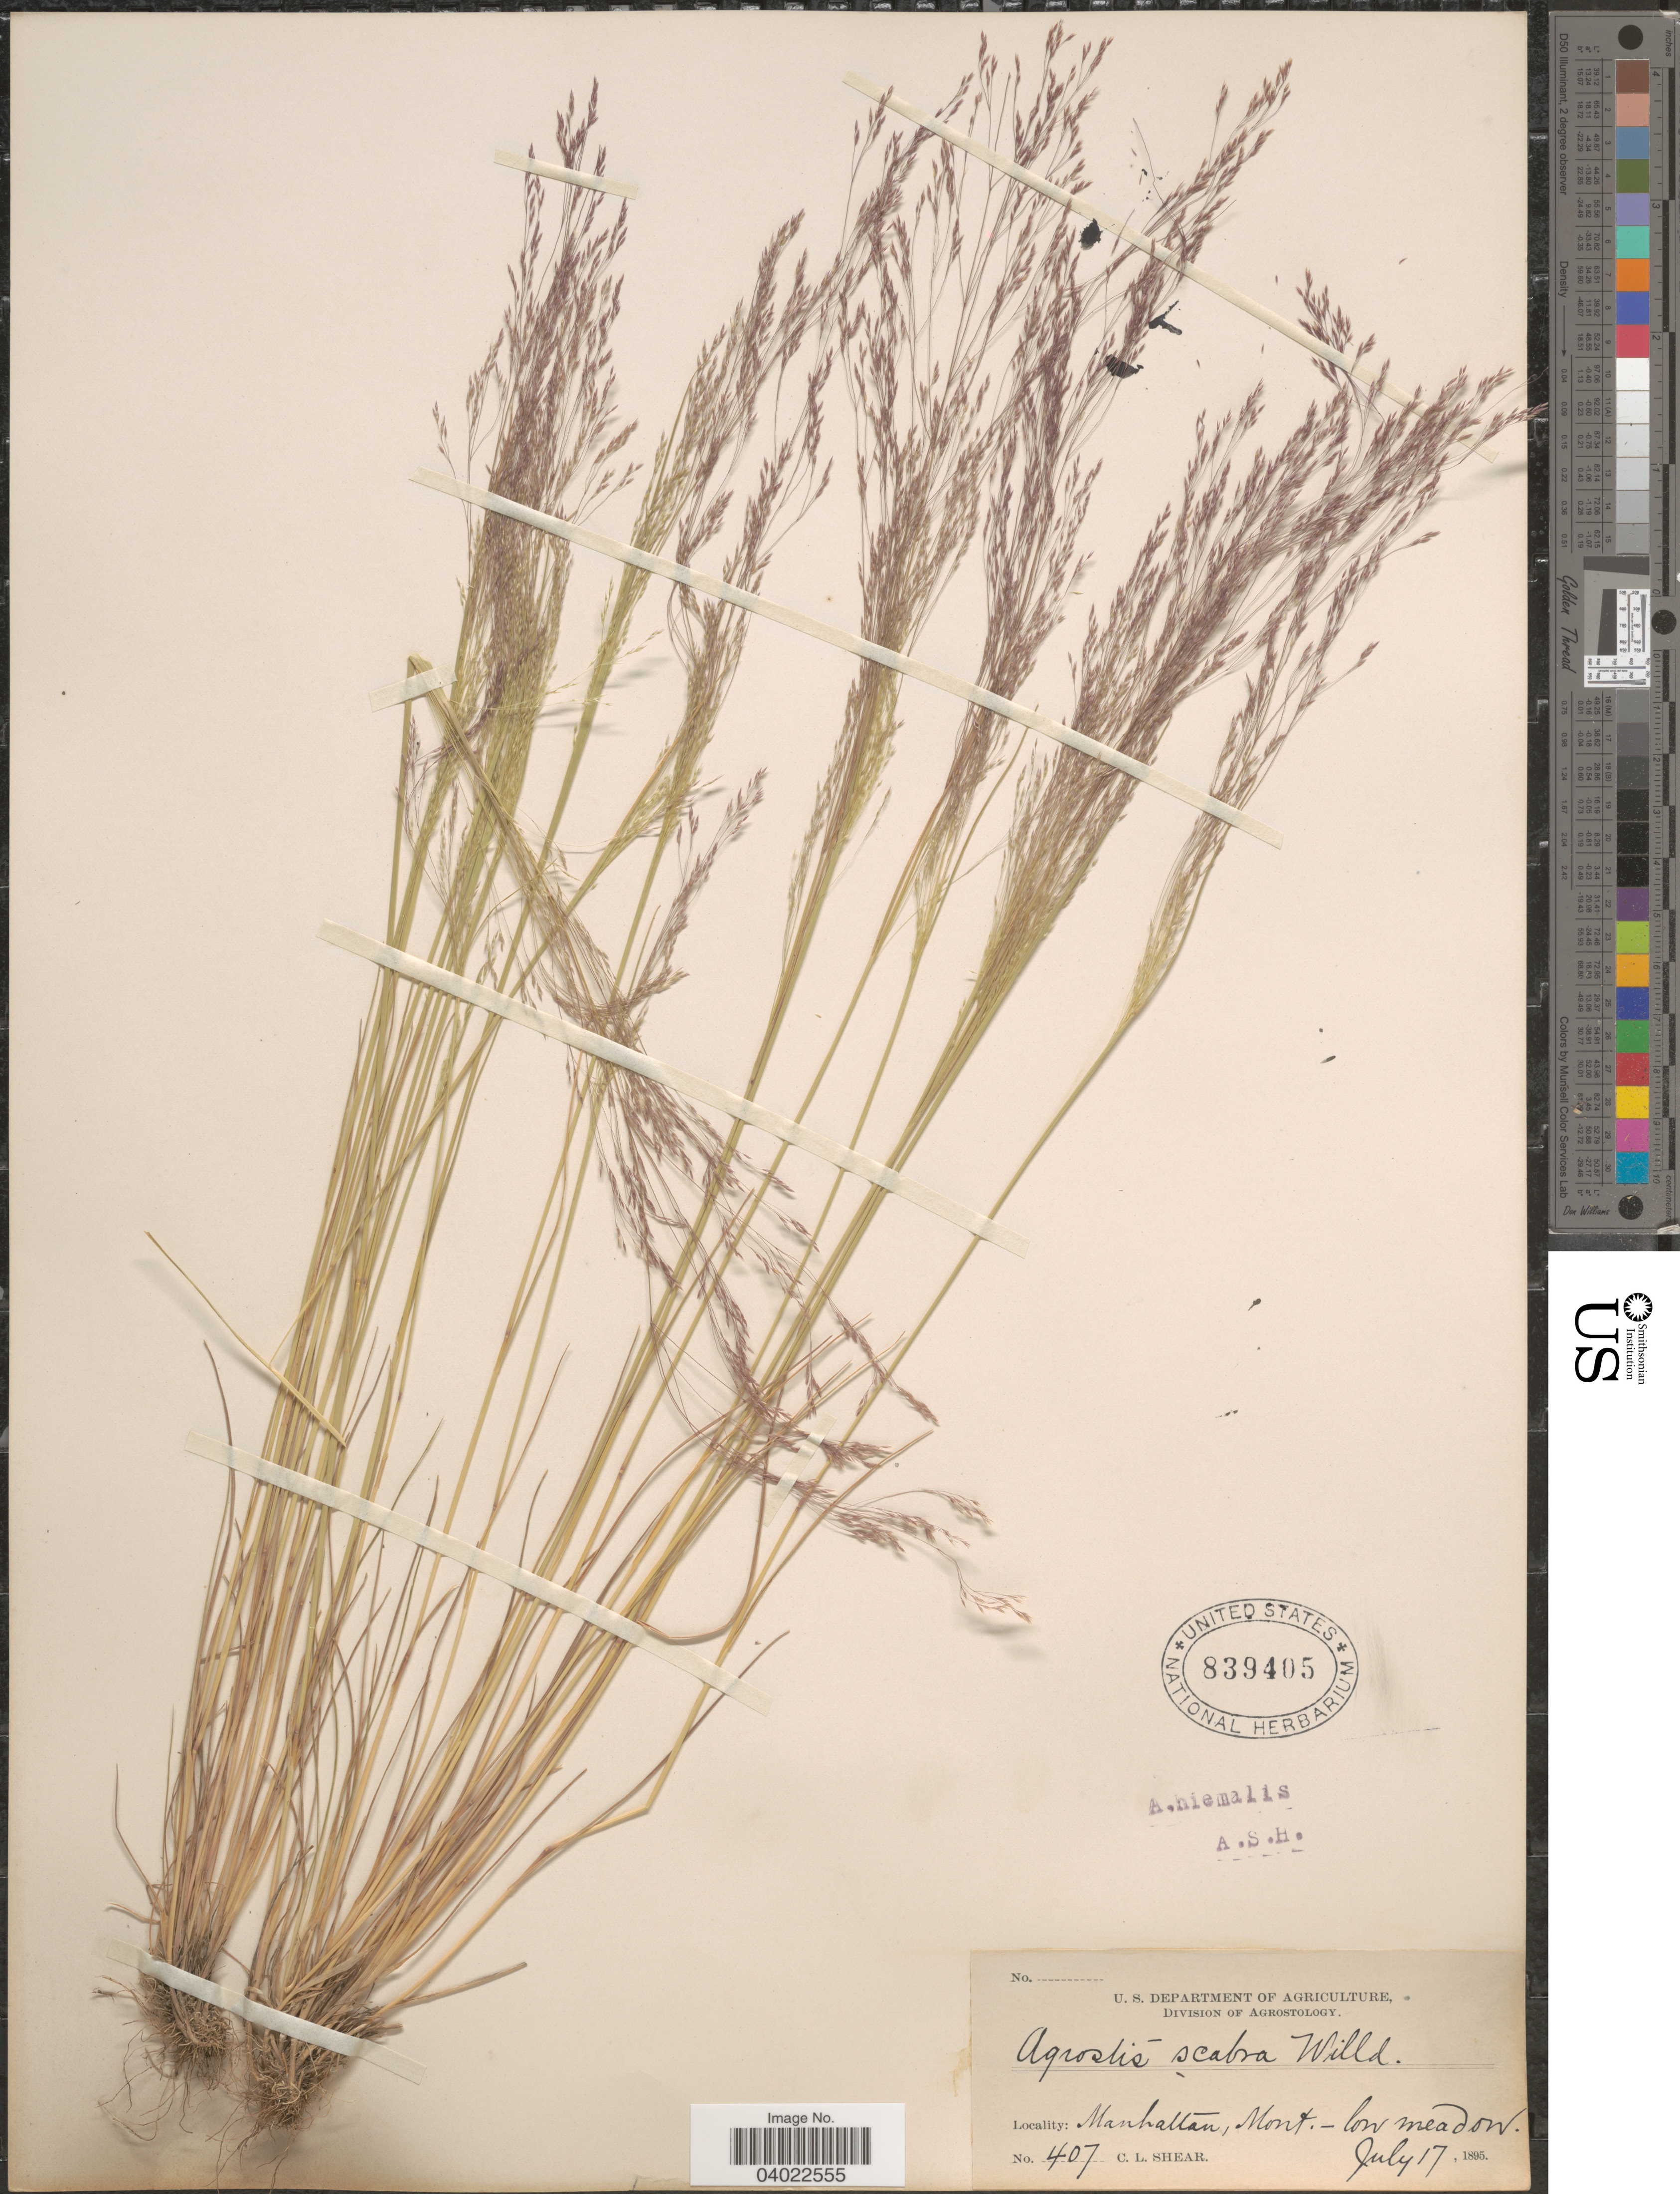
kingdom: Plantae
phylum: Tracheophyta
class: Liliopsida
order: Poales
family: Poaceae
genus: Agrostis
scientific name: Agrostis scabra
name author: Willd.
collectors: C. L. Shear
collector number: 407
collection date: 1895-07-17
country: United States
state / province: Montana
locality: Manhattan.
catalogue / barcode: US 839405